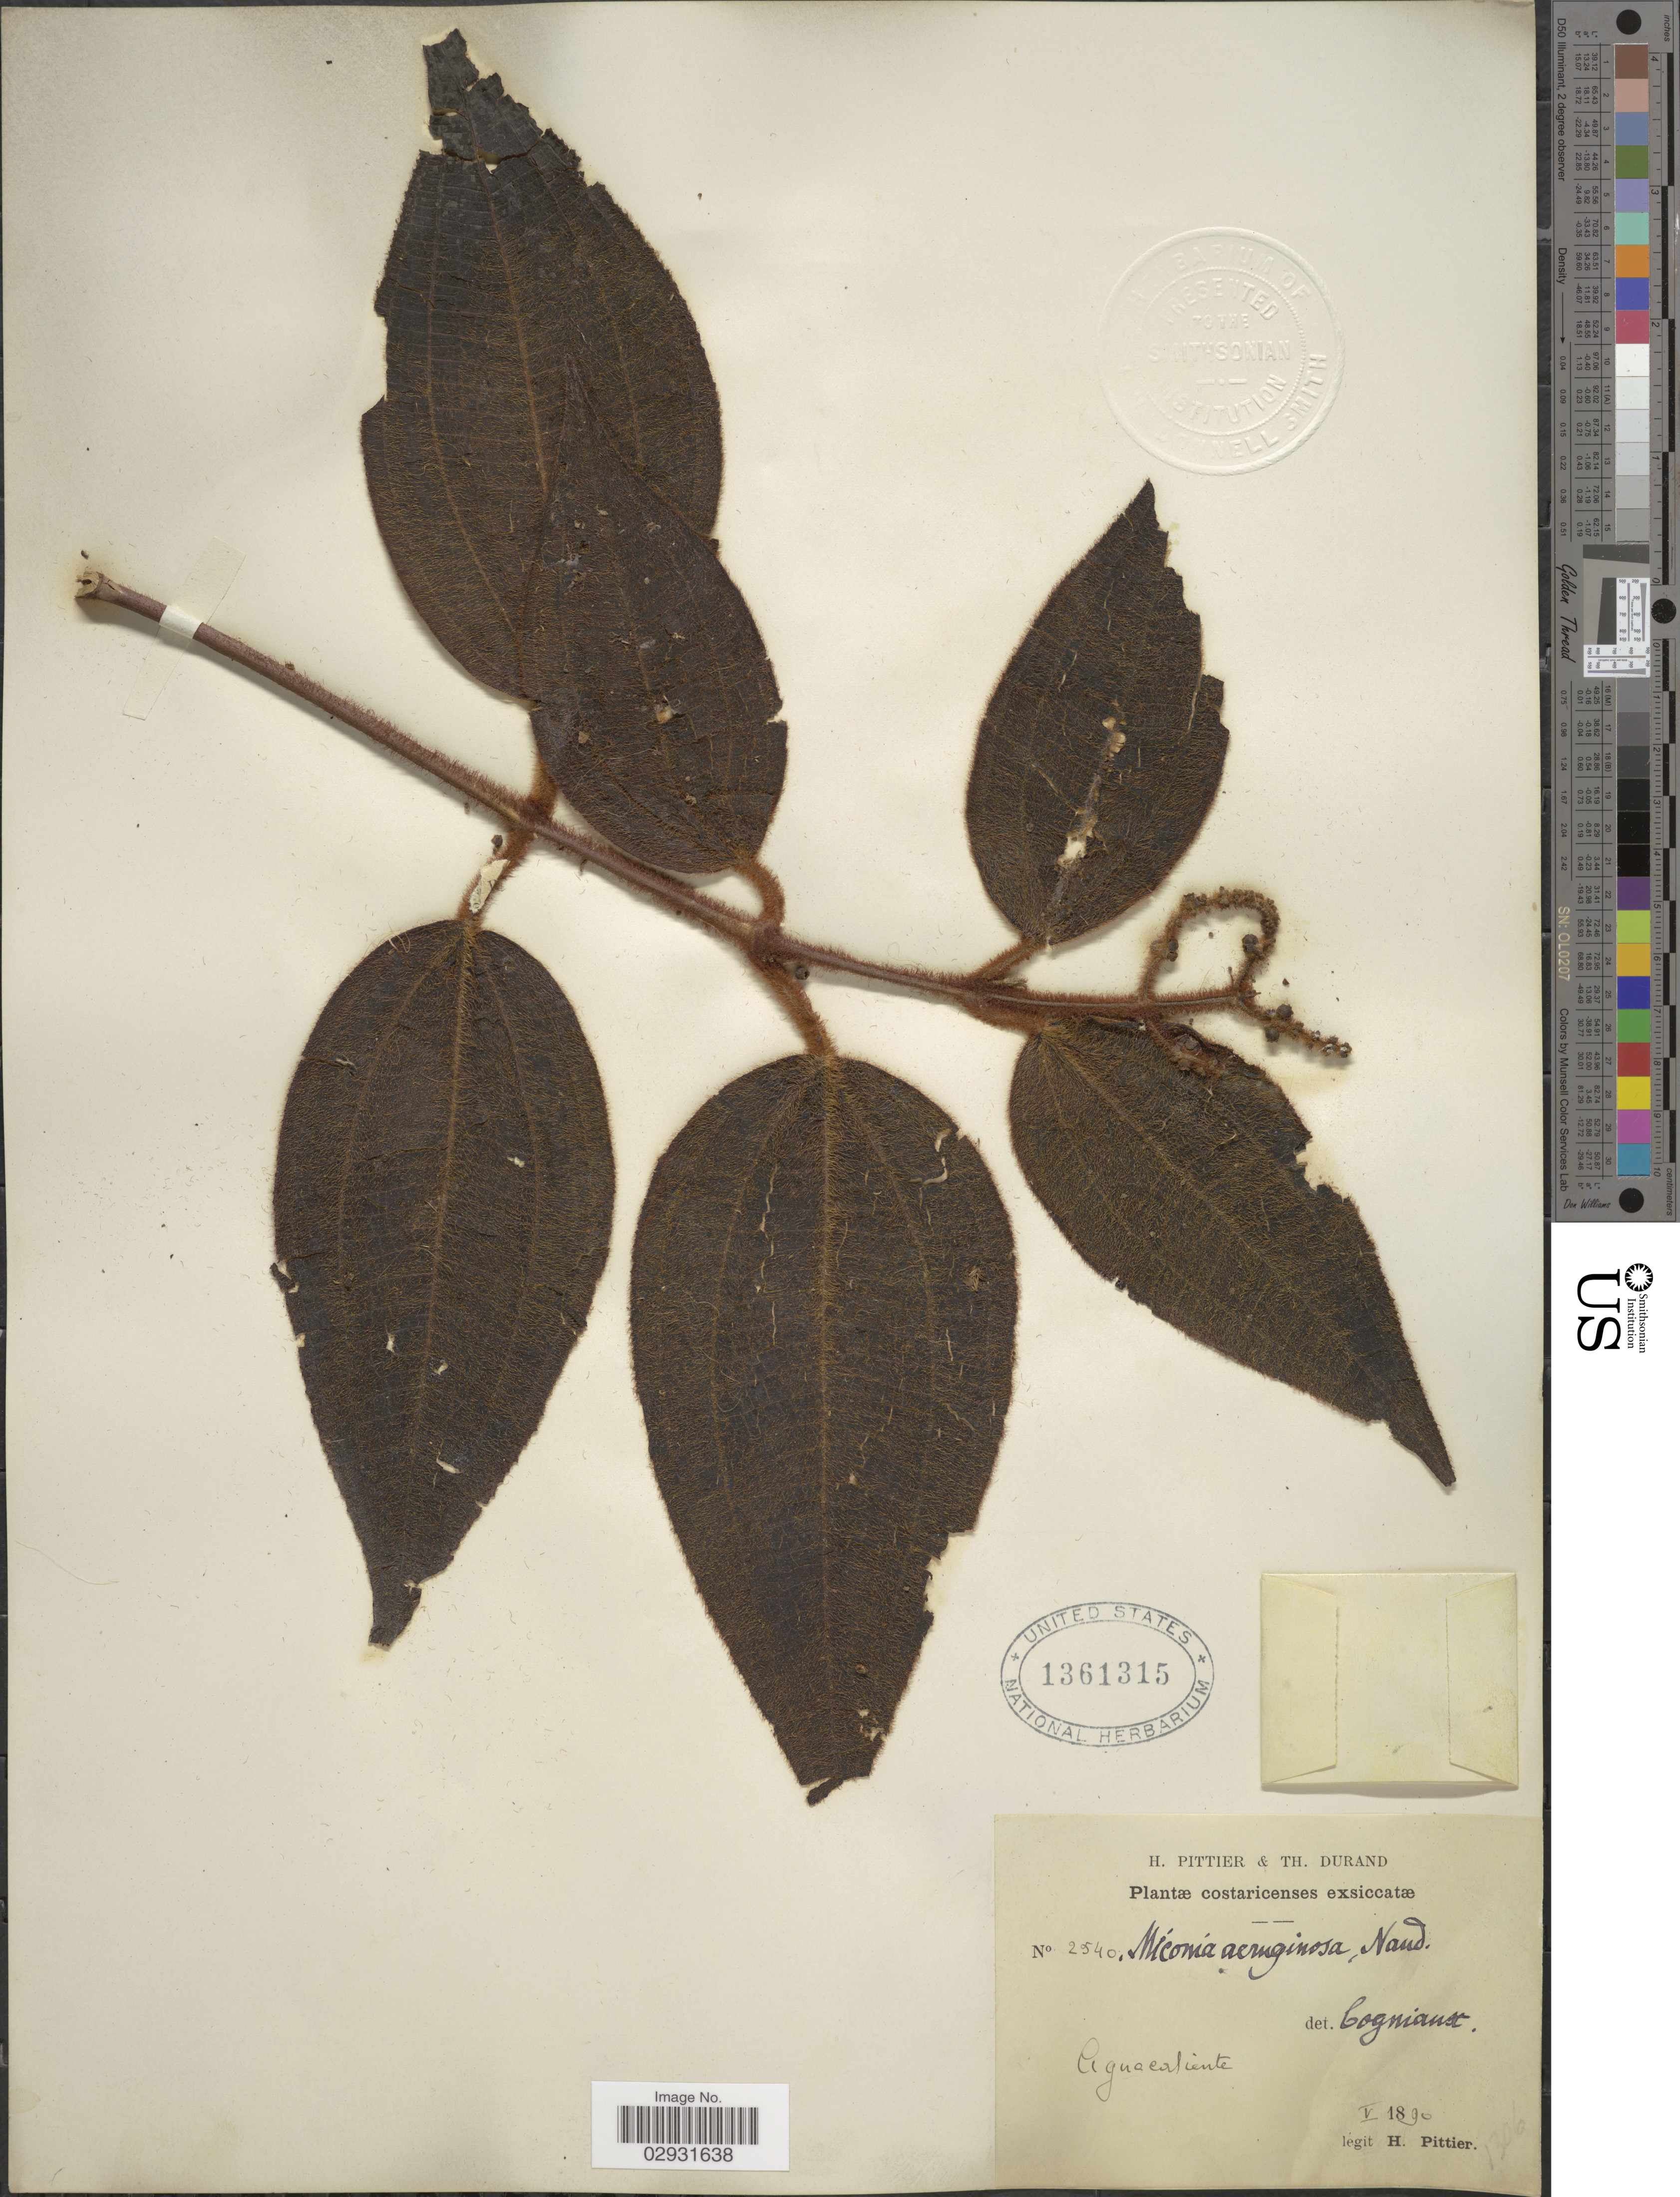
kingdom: Plantae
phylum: Tracheophyta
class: Magnoliopsida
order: Myrtales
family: Melastomataceae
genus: Miconia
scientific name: Miconia aeruginosa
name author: Naudin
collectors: H. F. Pittier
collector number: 2540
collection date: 1890-05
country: Costa Rica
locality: Aguacaliente.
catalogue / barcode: US 1361315